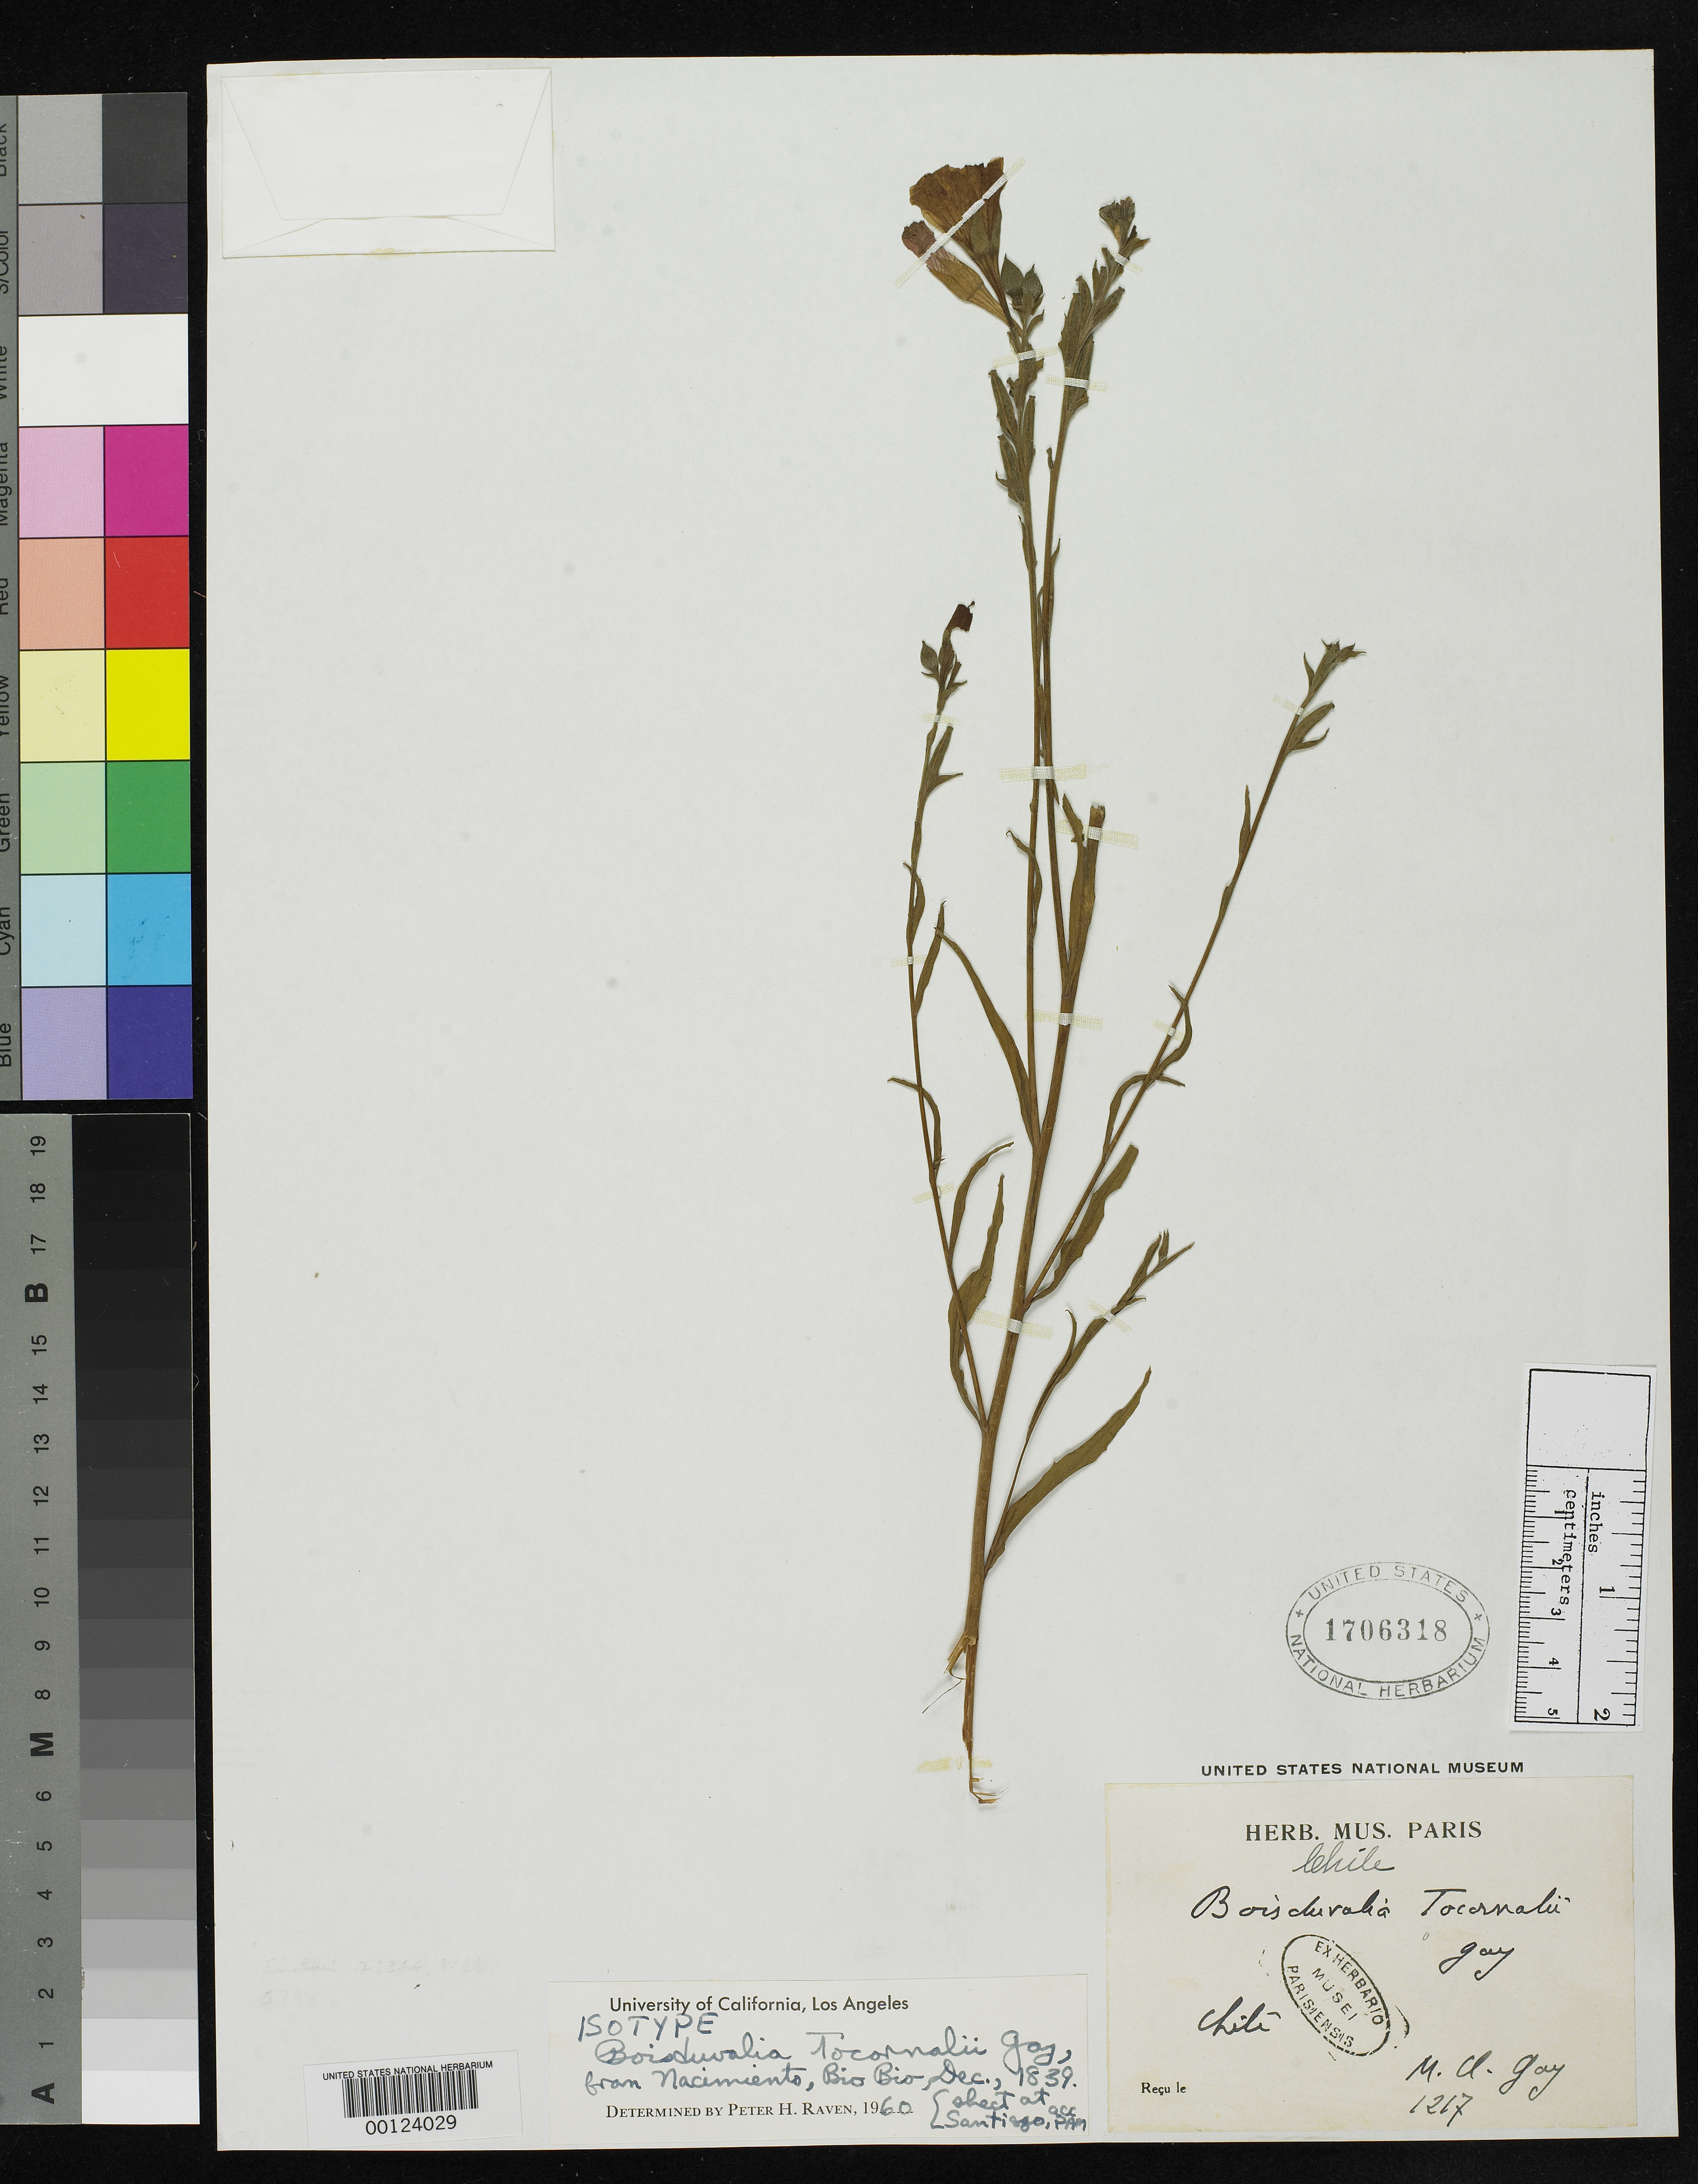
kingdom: Plantae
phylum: Tracheophyta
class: Magnoliopsida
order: Myrtales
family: Onagraceae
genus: Boisduvalia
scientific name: Boisduvalia tocornalii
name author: Gay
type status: Isotype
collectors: C. Gay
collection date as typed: Dec 1839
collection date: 1839-12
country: Chile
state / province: Bio-Bío (VIII)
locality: Nacimiento.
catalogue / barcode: US 1706318